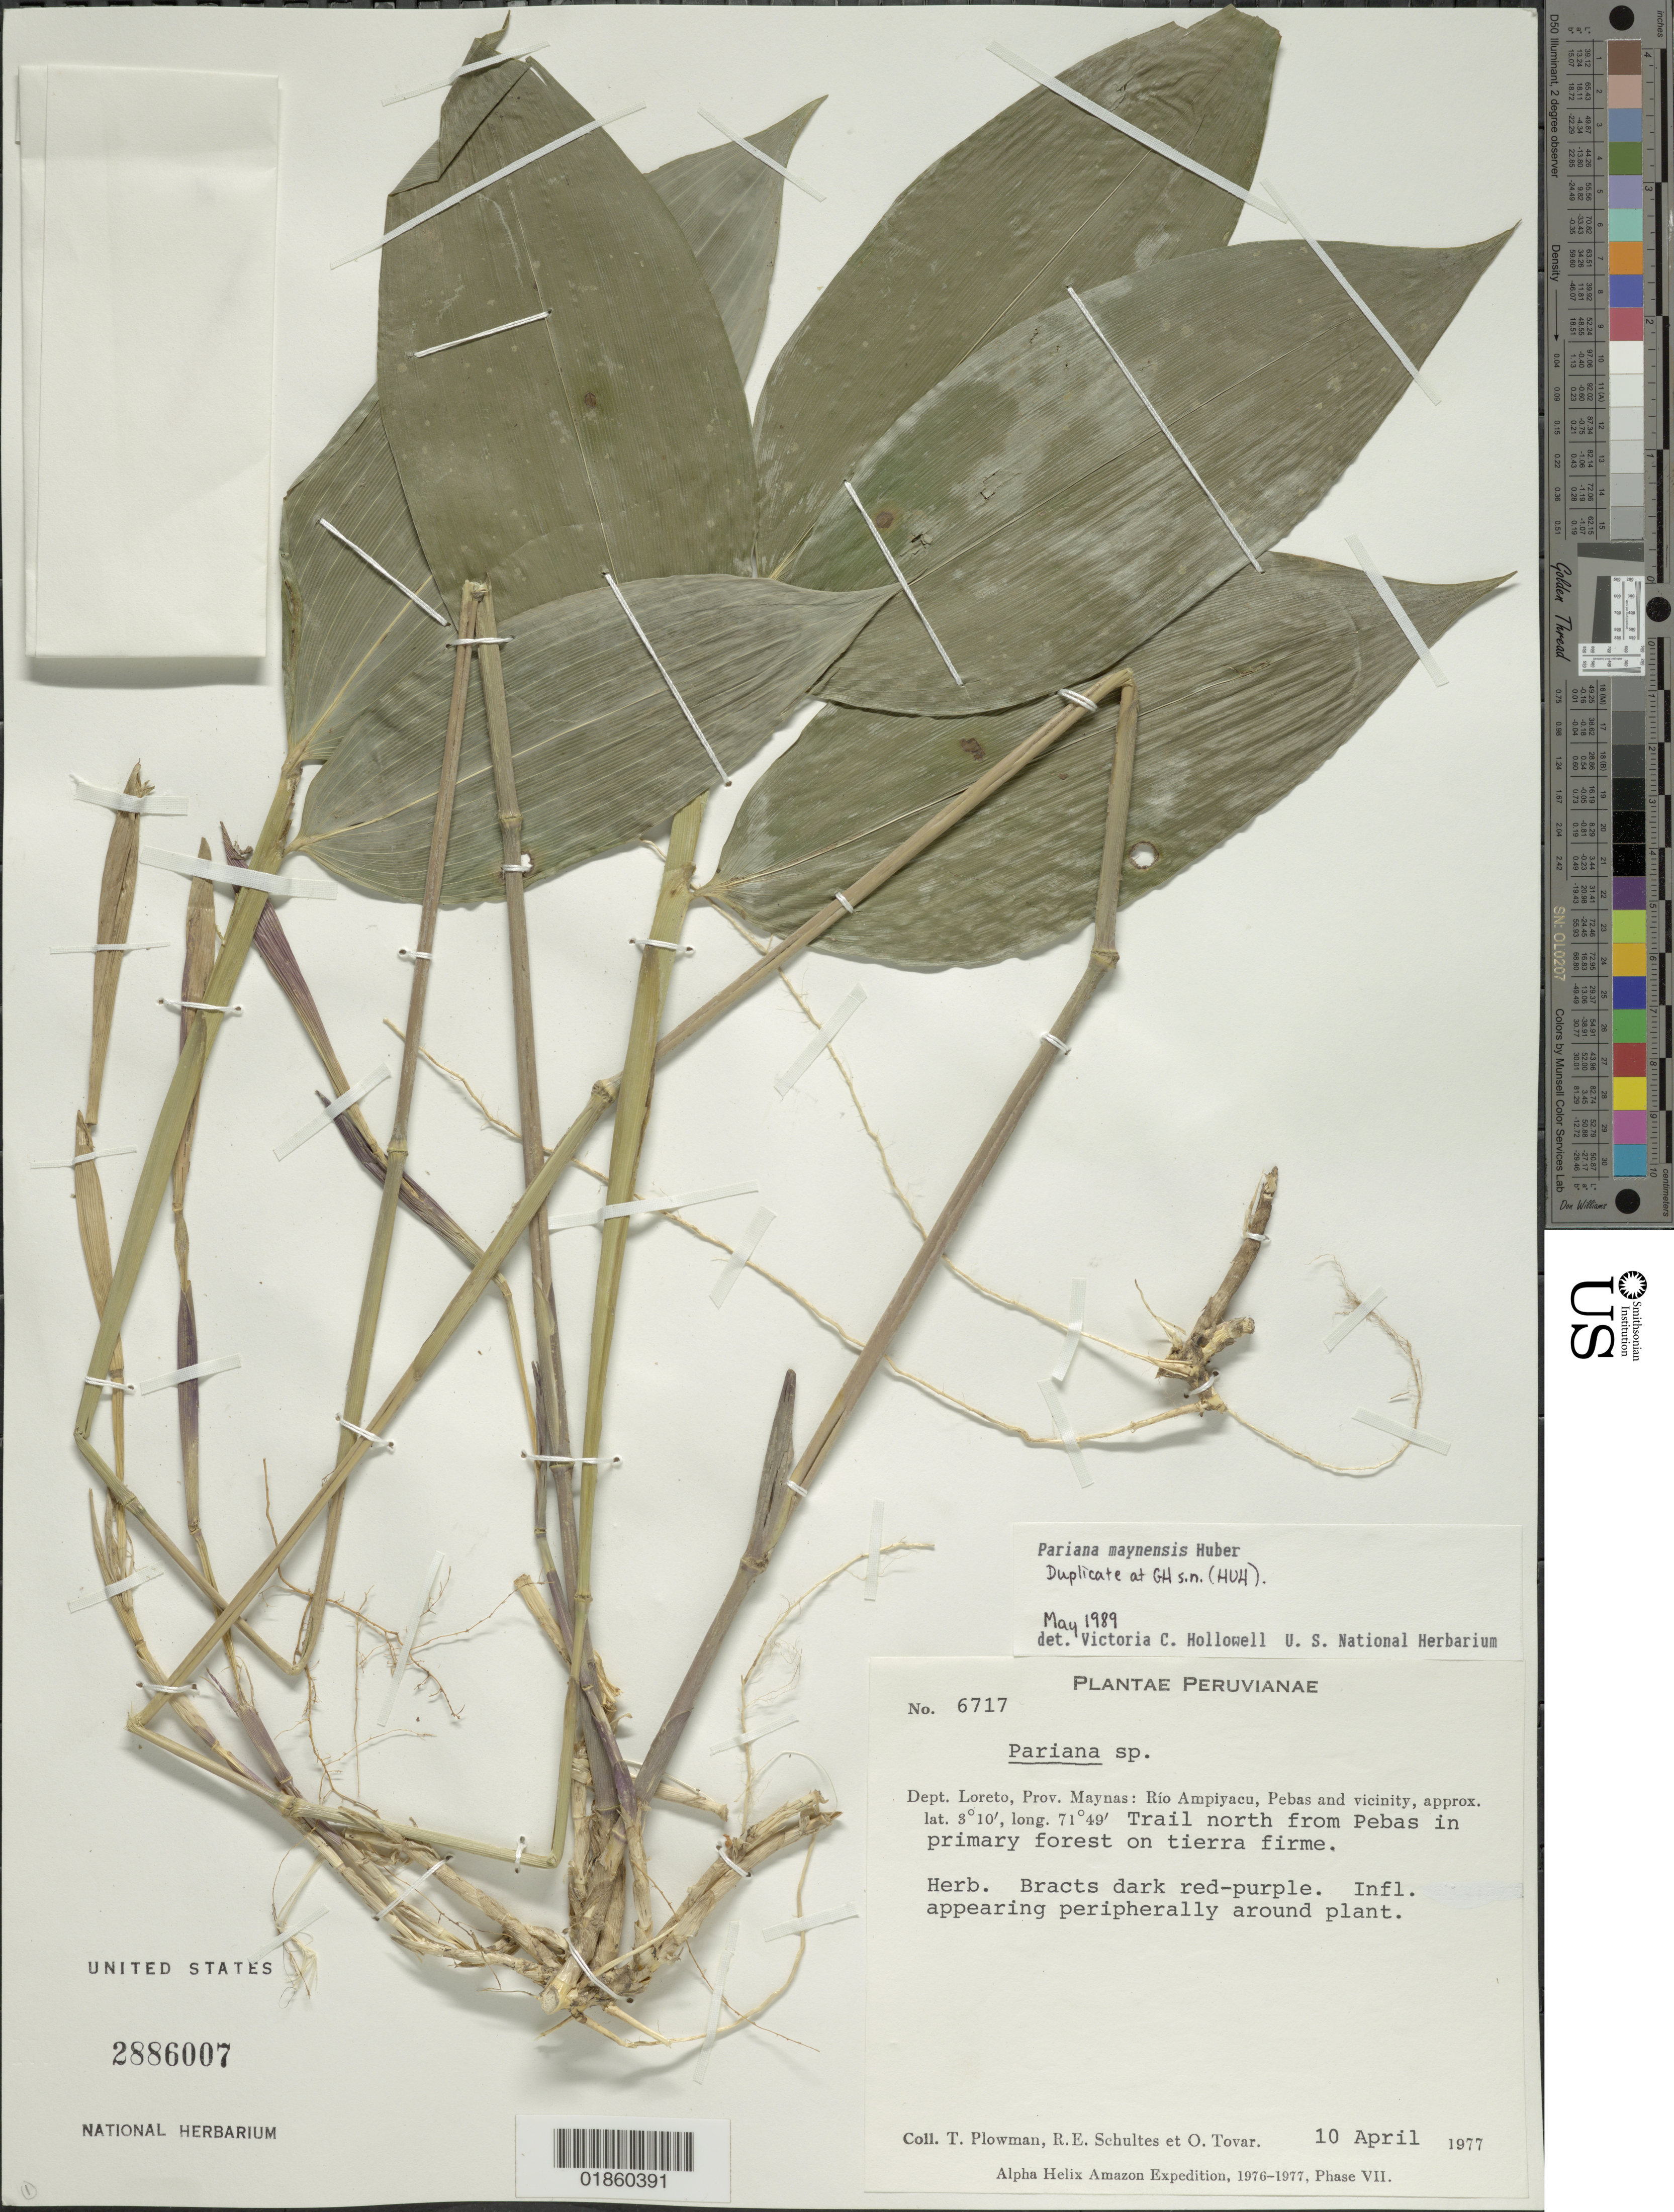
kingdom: Plantae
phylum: Tracheophyta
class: Liliopsida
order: Poales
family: Poaceae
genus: Pariana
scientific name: Pariana maynensis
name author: Huber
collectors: T. Plowman, R. E. Schultes & Ó. Tovar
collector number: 6717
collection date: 1977-04-10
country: Peru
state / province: Loreto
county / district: Maynas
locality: Dept. Loreto, Prov. Maynas: Rio Ampiyacu, Pebas and vicinity, trail north from town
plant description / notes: Alpha Helix Amazon Expedition, 1976-1977, Phase VII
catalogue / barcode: US 2886007